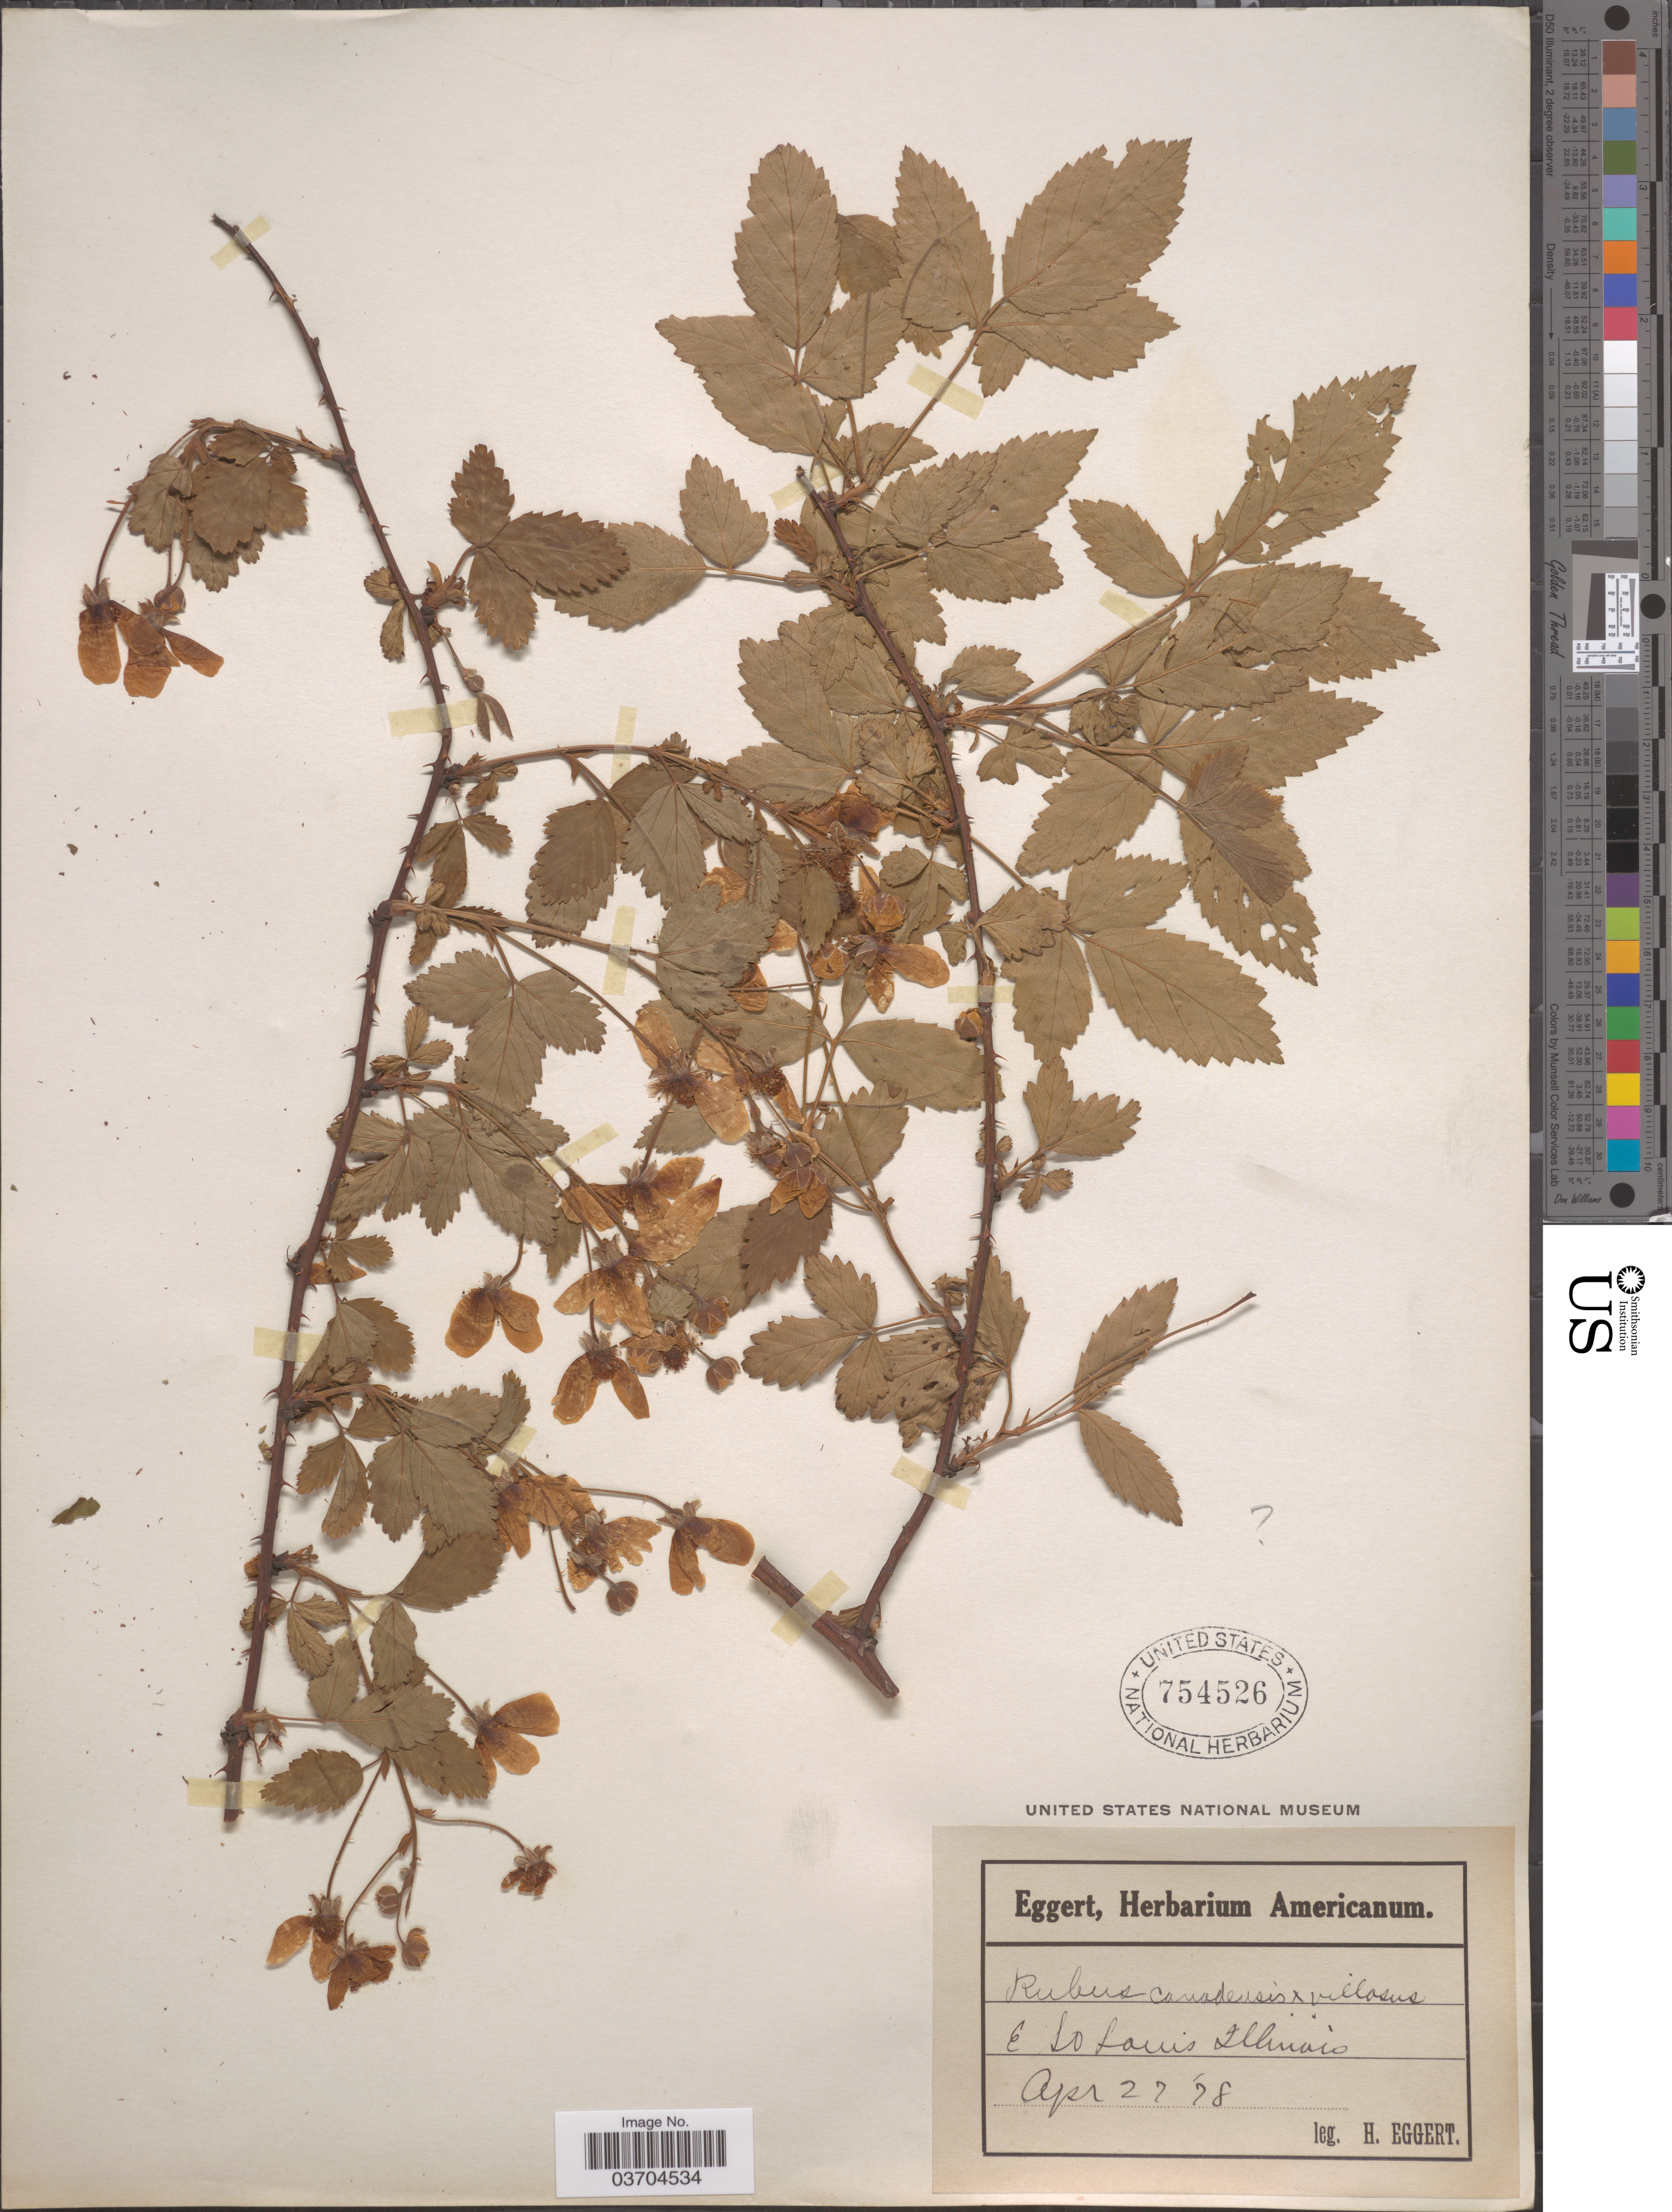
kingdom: Plantae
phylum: Tracheophyta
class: Magnoliopsida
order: Rosales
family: Rosaceae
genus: Rubus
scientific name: Rubus canadensis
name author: L.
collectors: H. Eggert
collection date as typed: Transcribed d/m/y: 27/4/78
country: United States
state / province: Illinois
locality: E So Louis.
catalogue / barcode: US 754526